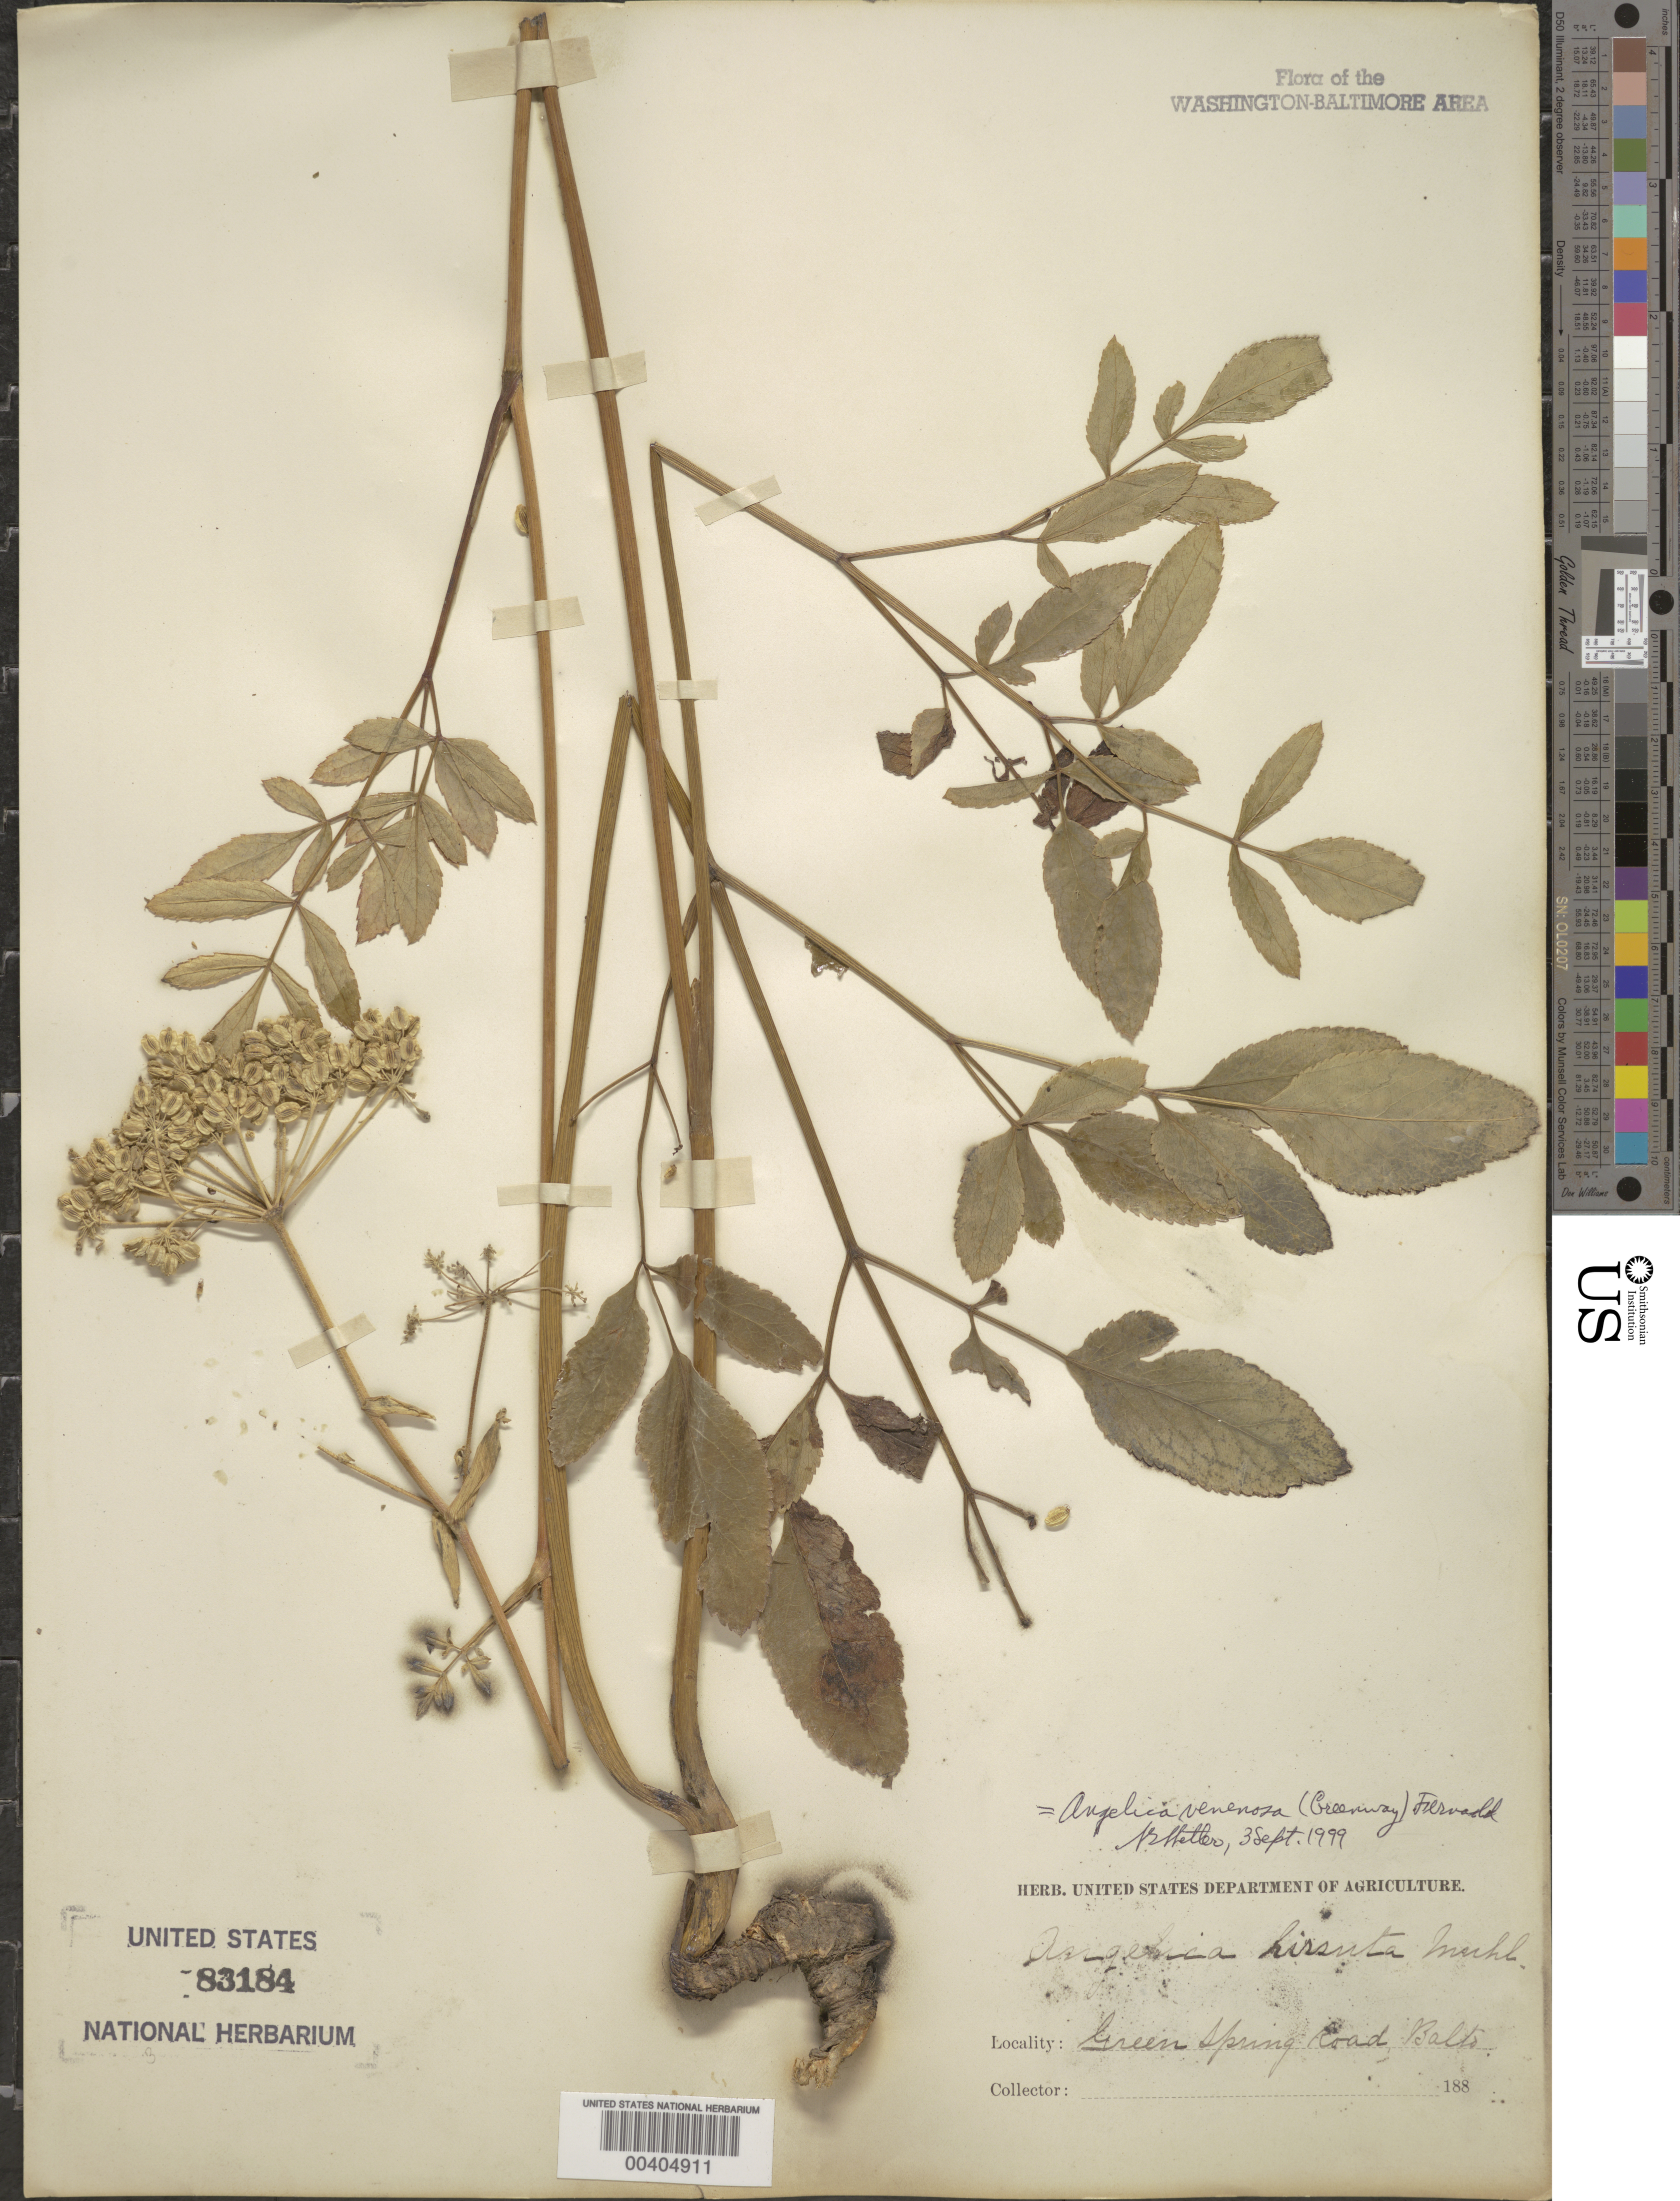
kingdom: Plantae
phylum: Tracheophyta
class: Magnoliopsida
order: Apiales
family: Apiaceae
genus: Angelica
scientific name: Angelica venenosa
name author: (Greenway) Fernald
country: United States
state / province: Maryland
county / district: Baltimore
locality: Green Spring Road, Baltimore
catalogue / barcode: US 83184